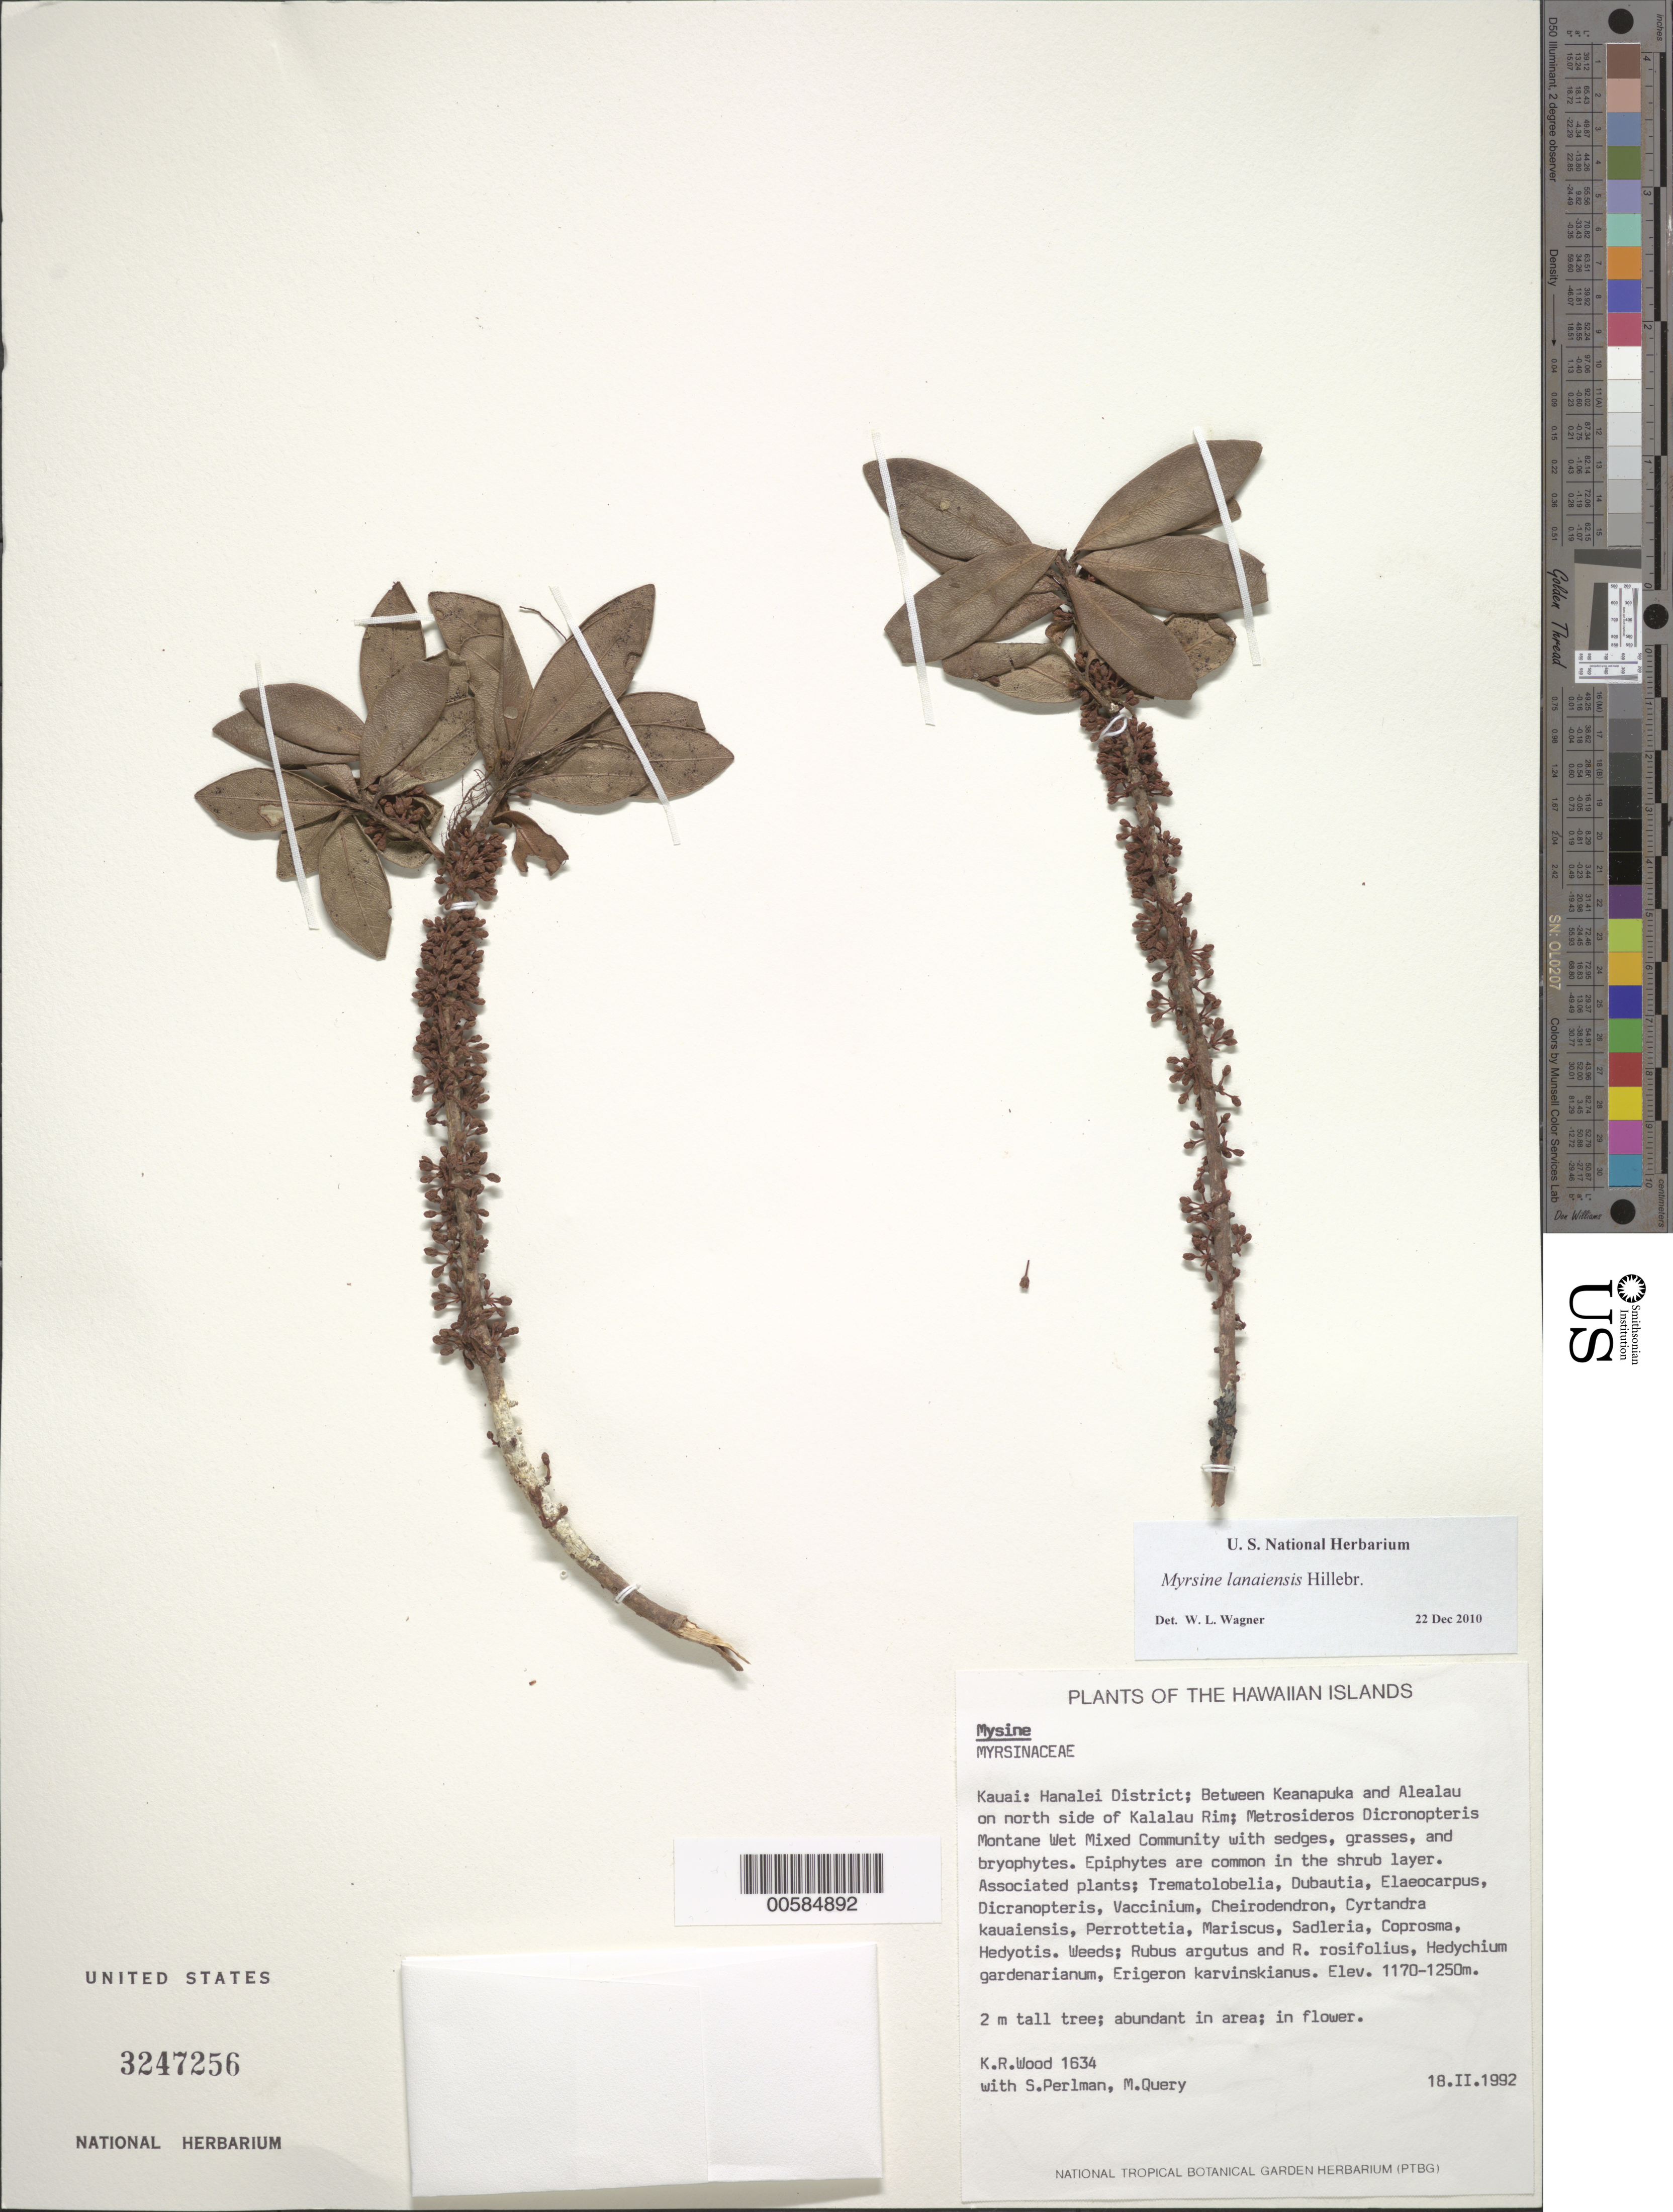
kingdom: Plantae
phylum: Tracheophyta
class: Magnoliopsida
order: Ericales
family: Primulaceae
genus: Myrsine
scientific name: Myrsine lanaiensis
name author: Hillebr.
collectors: K. R. Wood, S. P. Perlman & M. Query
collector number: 1634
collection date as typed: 18 Feb 1992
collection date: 1992-02-18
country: United States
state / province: Hawaii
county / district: Kauai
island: Kaua'i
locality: Hanalei Dist; Between Keanapuka and Alealau on N side of Kalalau Rim.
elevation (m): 1170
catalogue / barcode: US 3247256